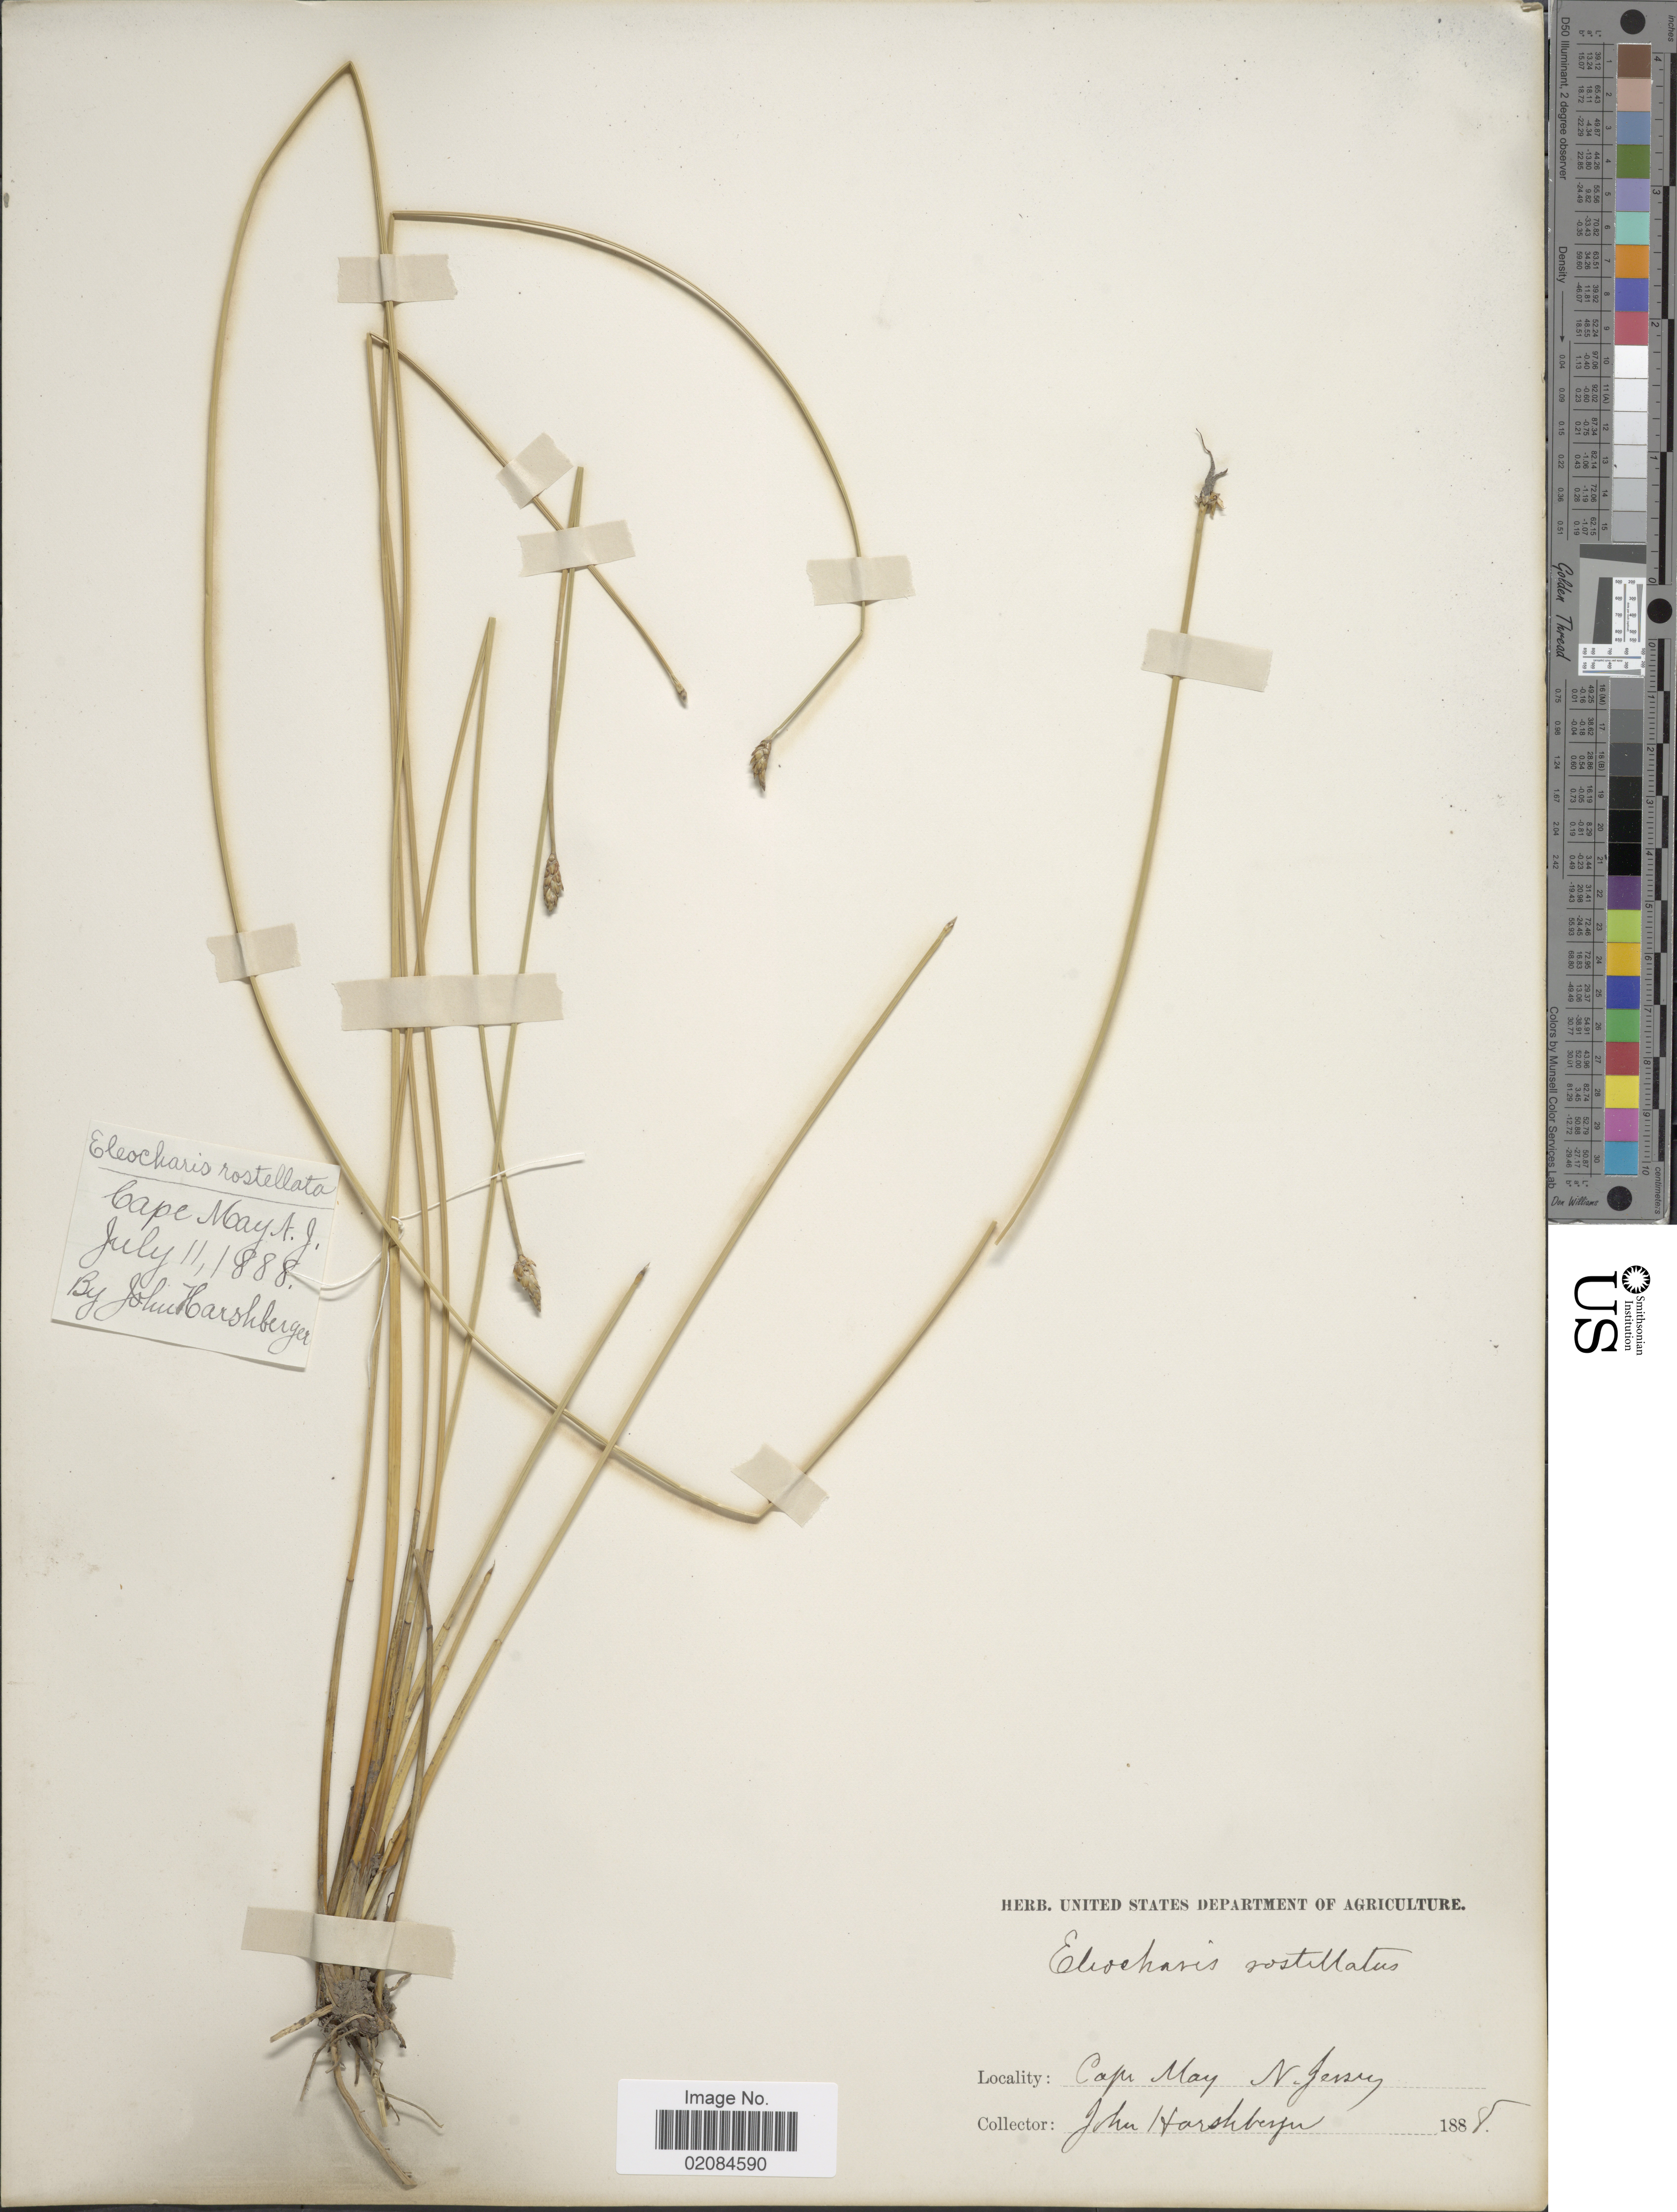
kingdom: Plantae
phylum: Tracheophyta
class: Liliopsida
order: Poales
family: Cyperaceae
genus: Eleocharis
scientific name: Eleocharis rostellata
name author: (Torr.) Torr.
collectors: J. W. Harshberger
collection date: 1888-07-11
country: United States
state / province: New Jersey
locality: Cape May.